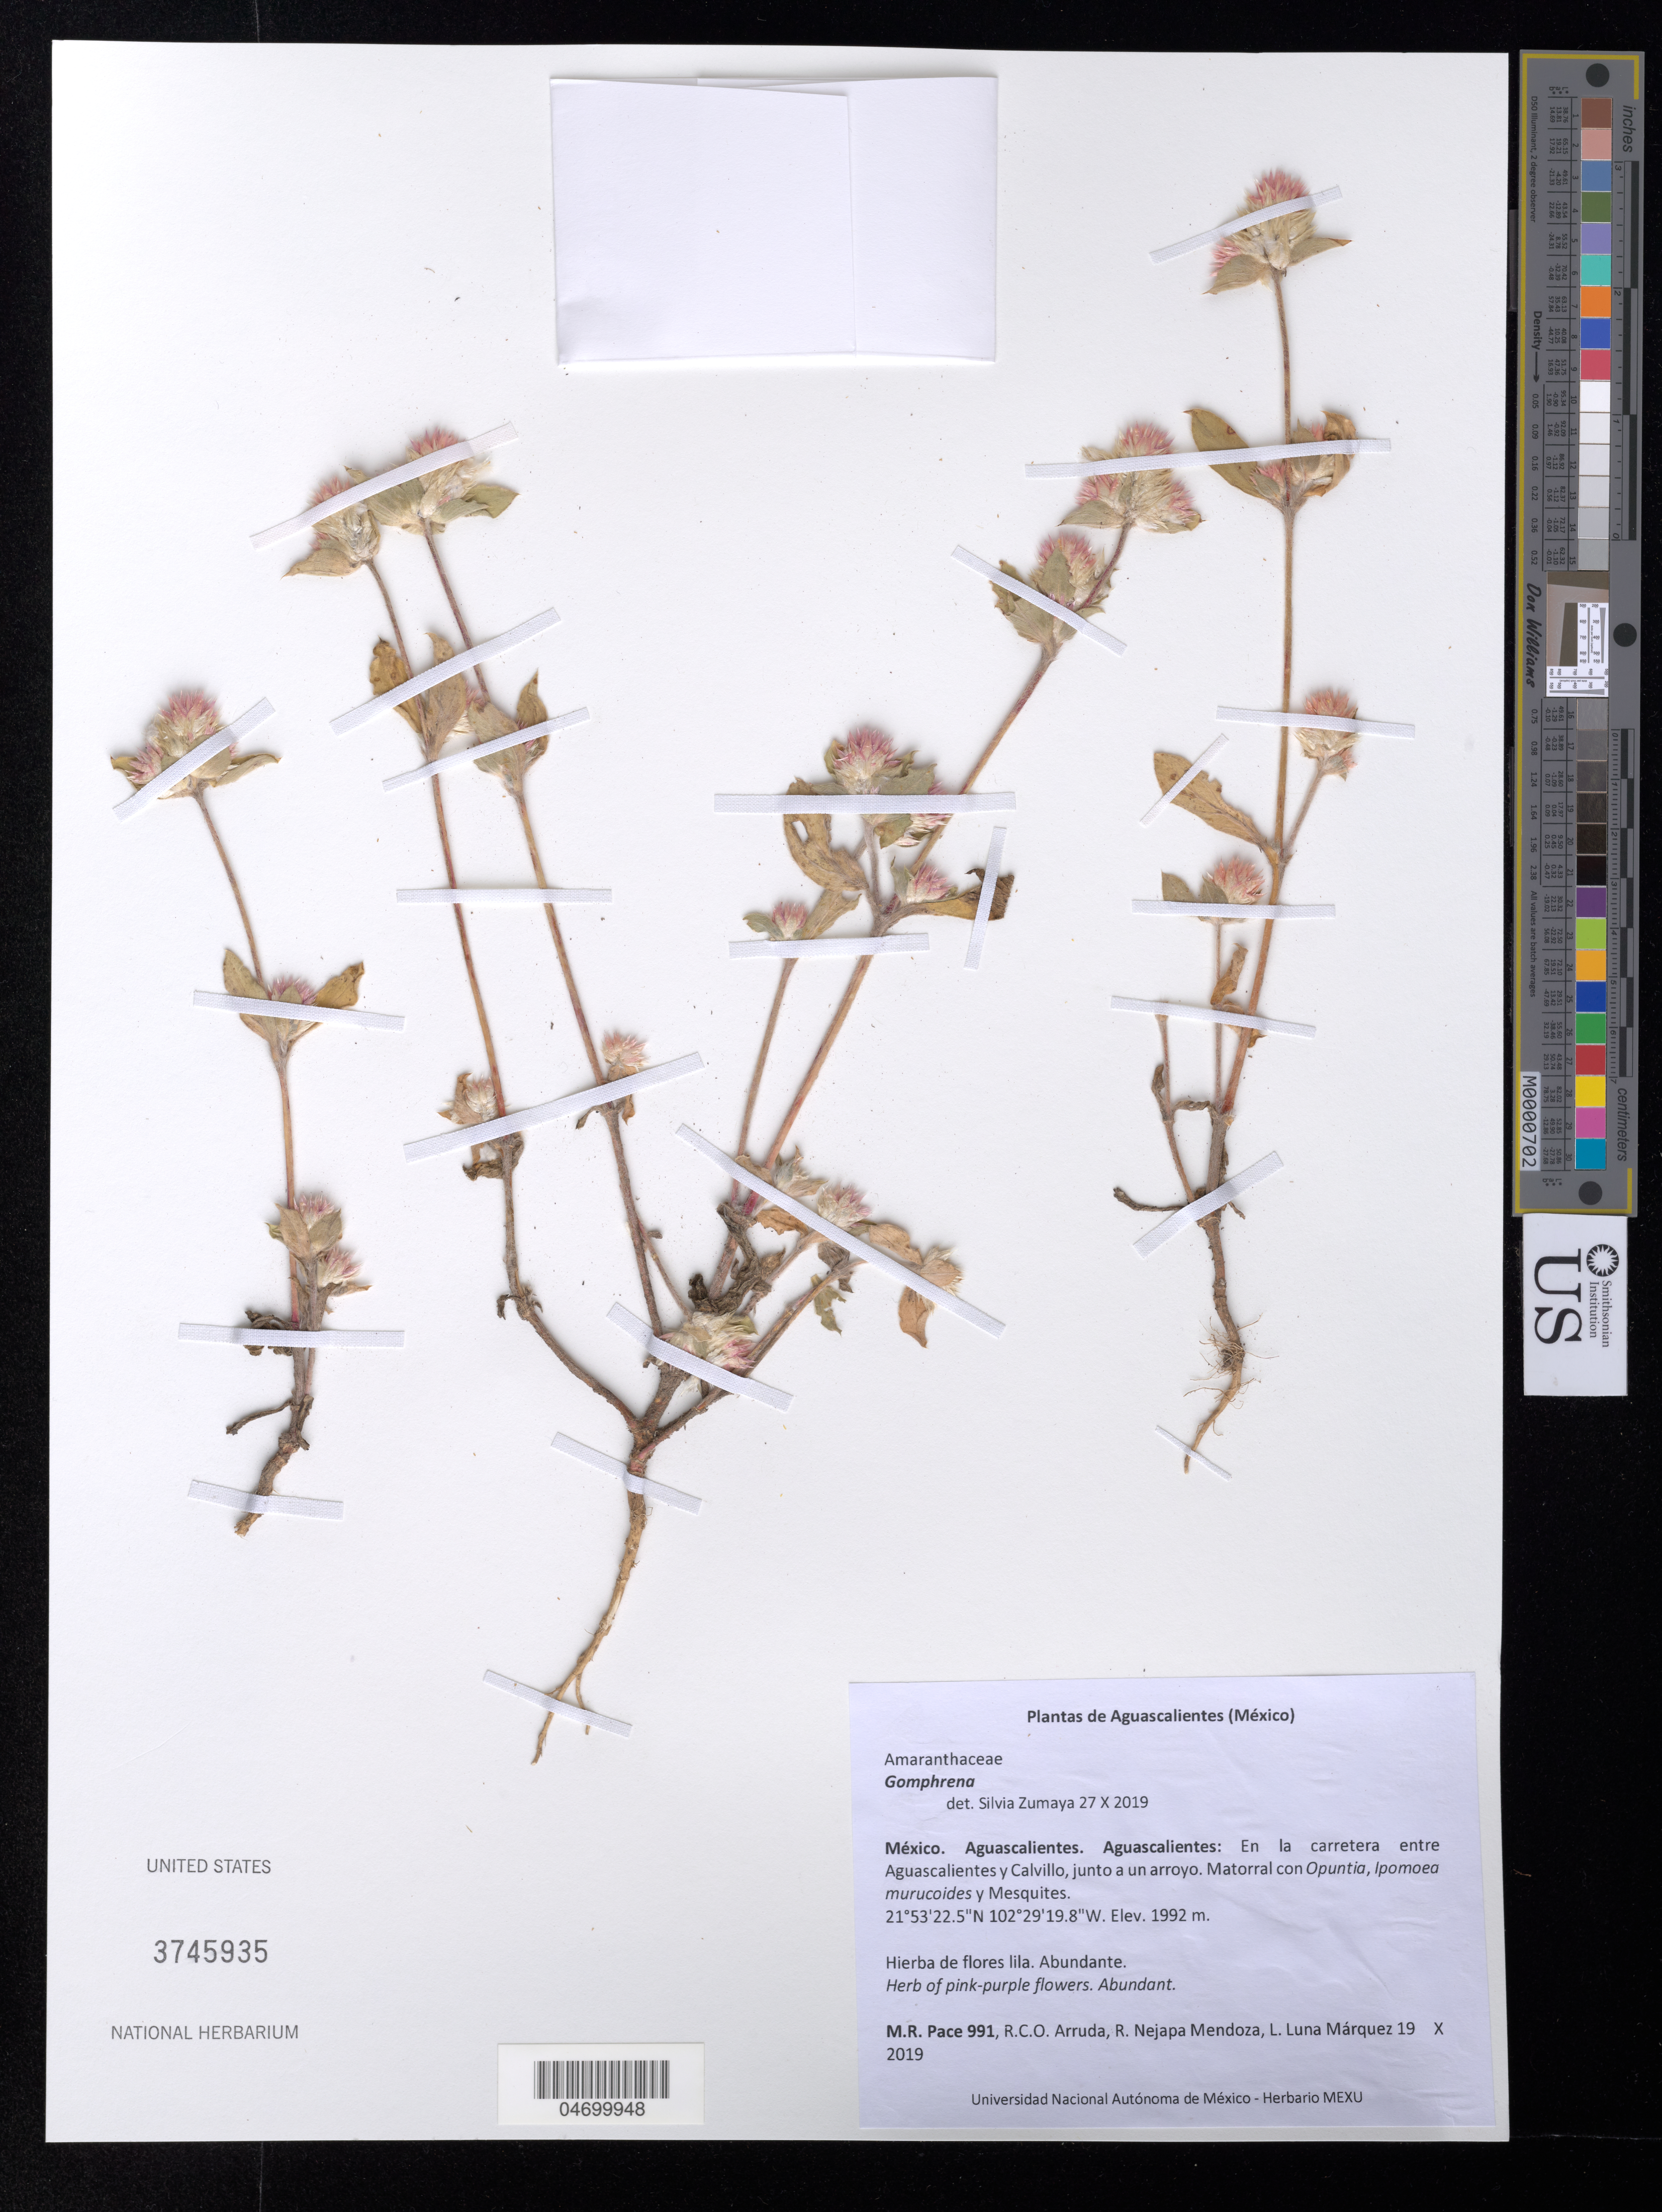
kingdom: Plantae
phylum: Tracheophyta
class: Magnoliopsida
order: Caryophyllales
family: Amaranthaceae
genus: Gomphrena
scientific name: Gomphrena sp.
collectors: M. Pace, R. Arruda, R. Nejapa Mendoza & L. Luna Marquez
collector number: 991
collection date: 2019-10-19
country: Mexico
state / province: Aguascalientes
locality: En la carretera entre Aguascalientes y Calvillo, junto a un arroyo.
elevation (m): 1992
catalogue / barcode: US 3745935